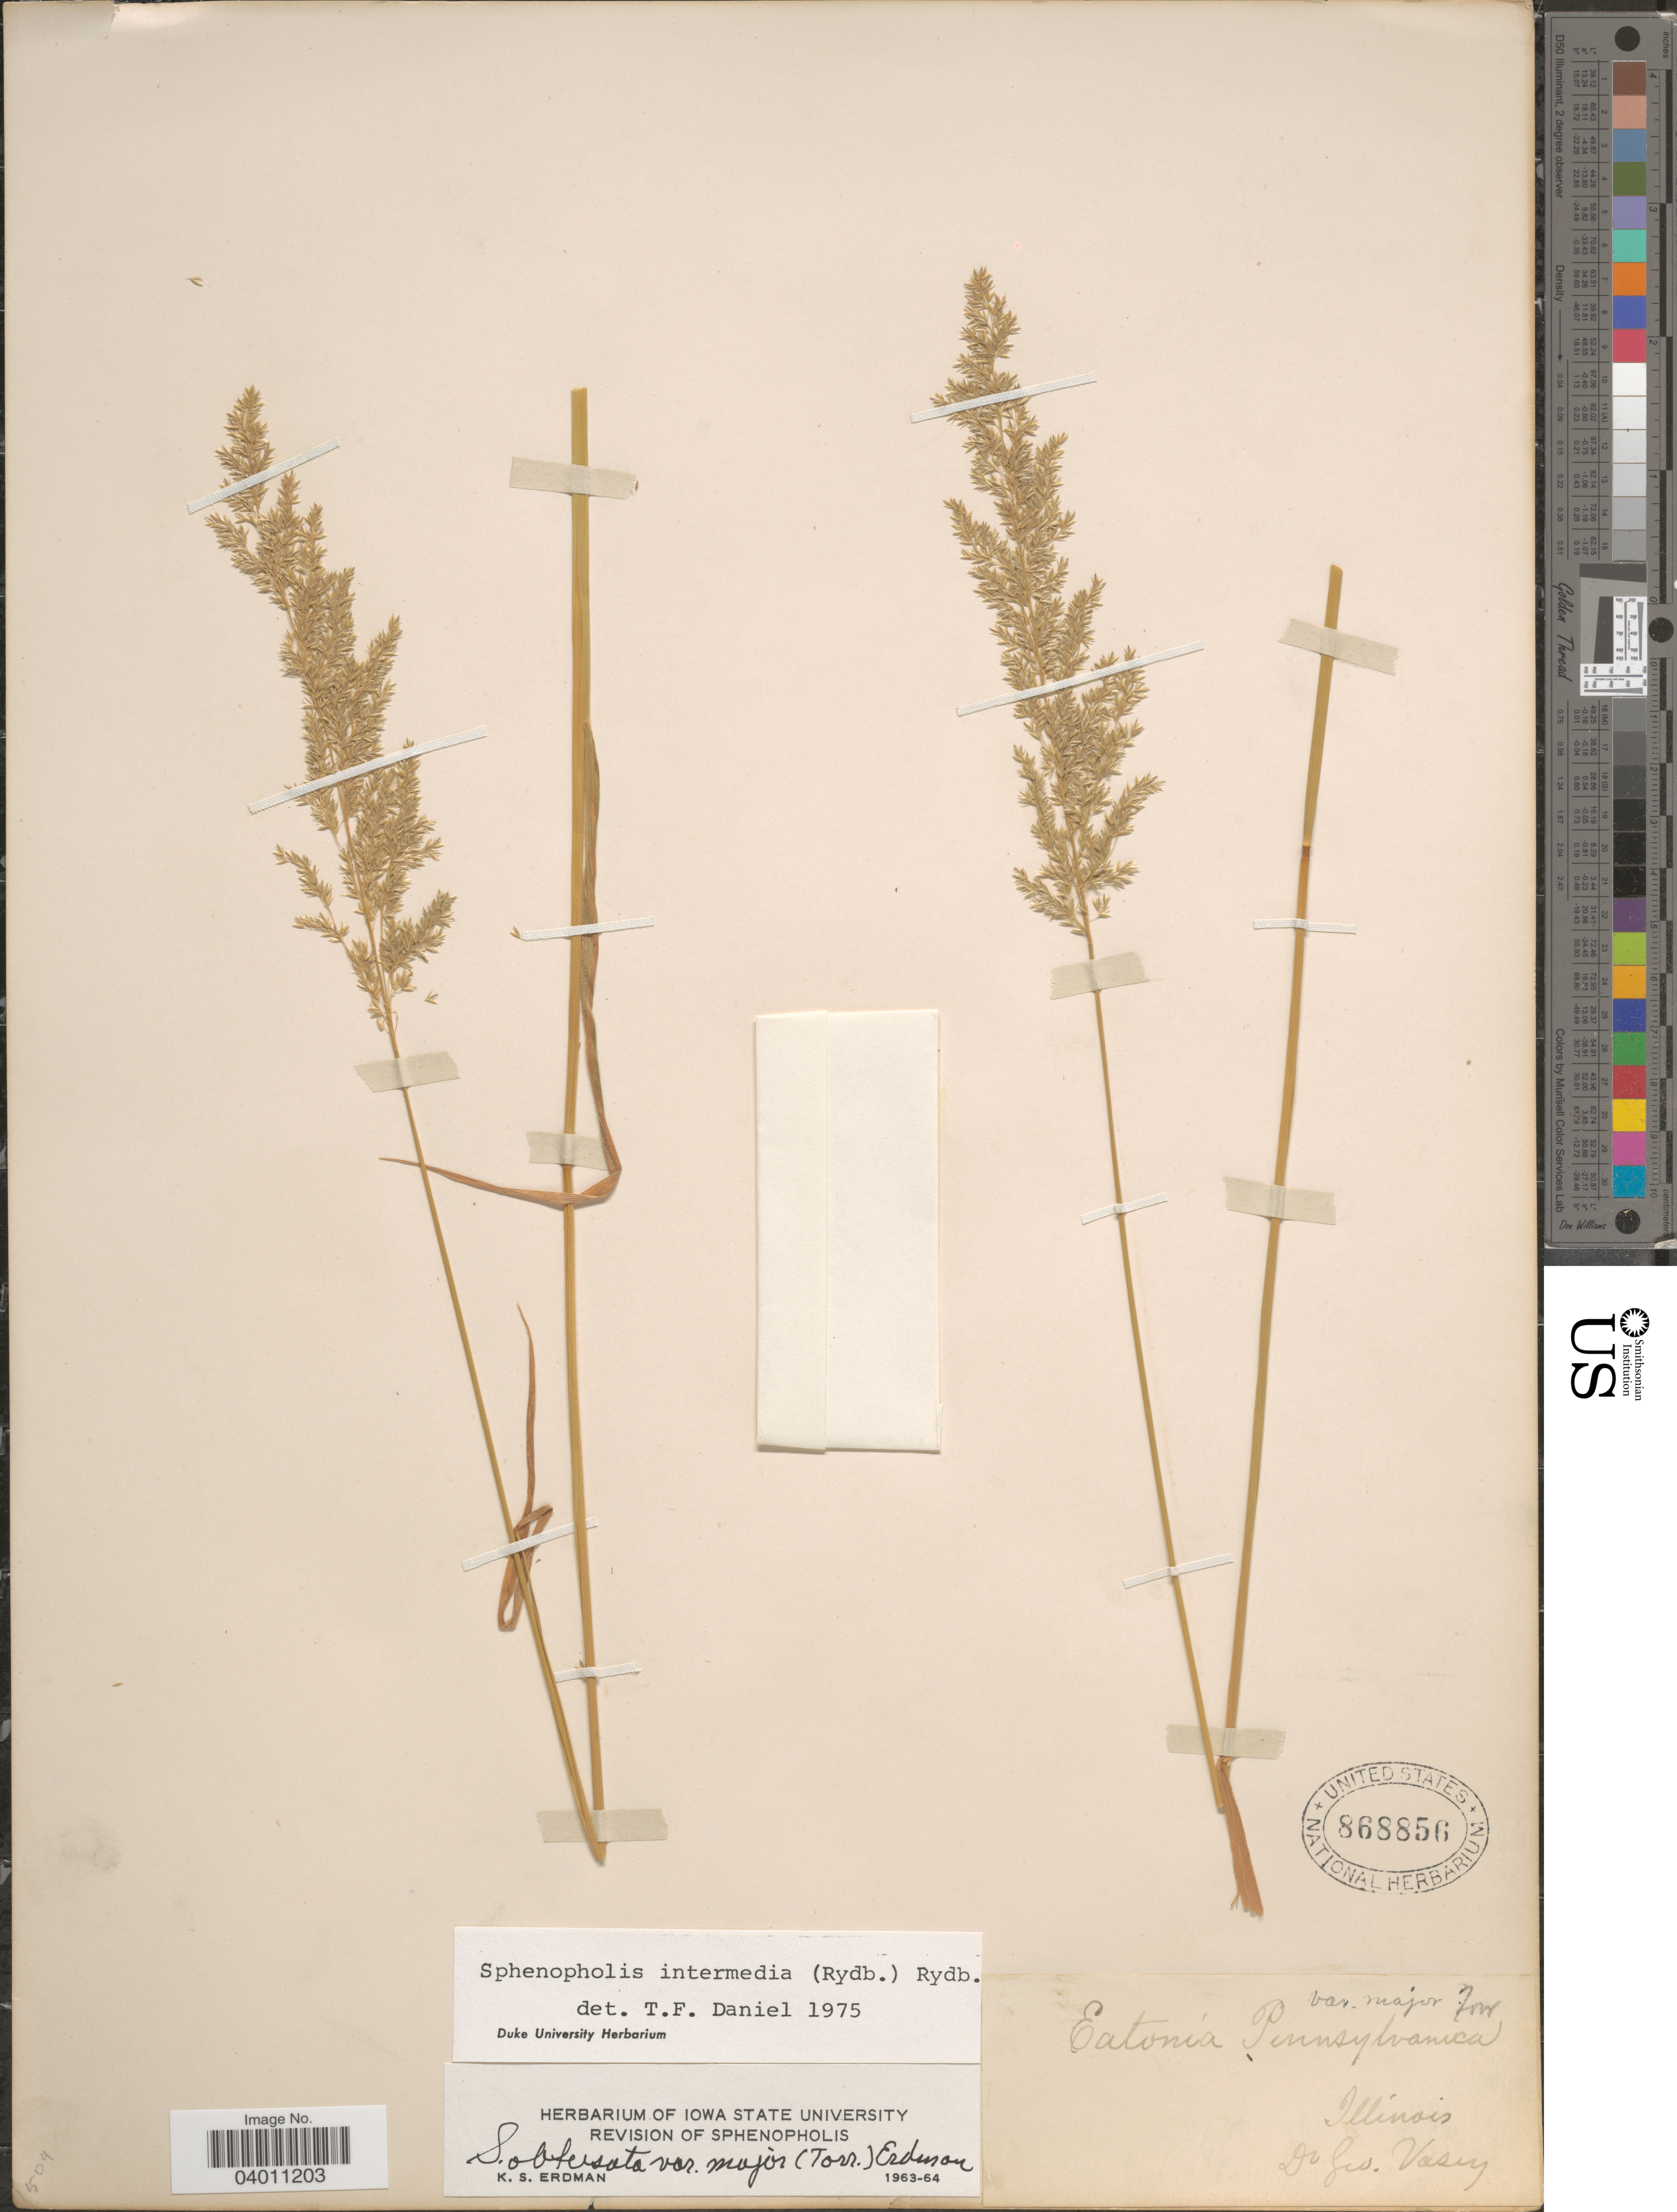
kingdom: Plantae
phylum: Tracheophyta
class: Liliopsida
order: Poales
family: Poaceae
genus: Sphenopholis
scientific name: Sphenopholis intermedia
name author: (Rydb.) Rydb.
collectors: G. R. Vasey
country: United States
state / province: Illinois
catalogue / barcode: US 868856